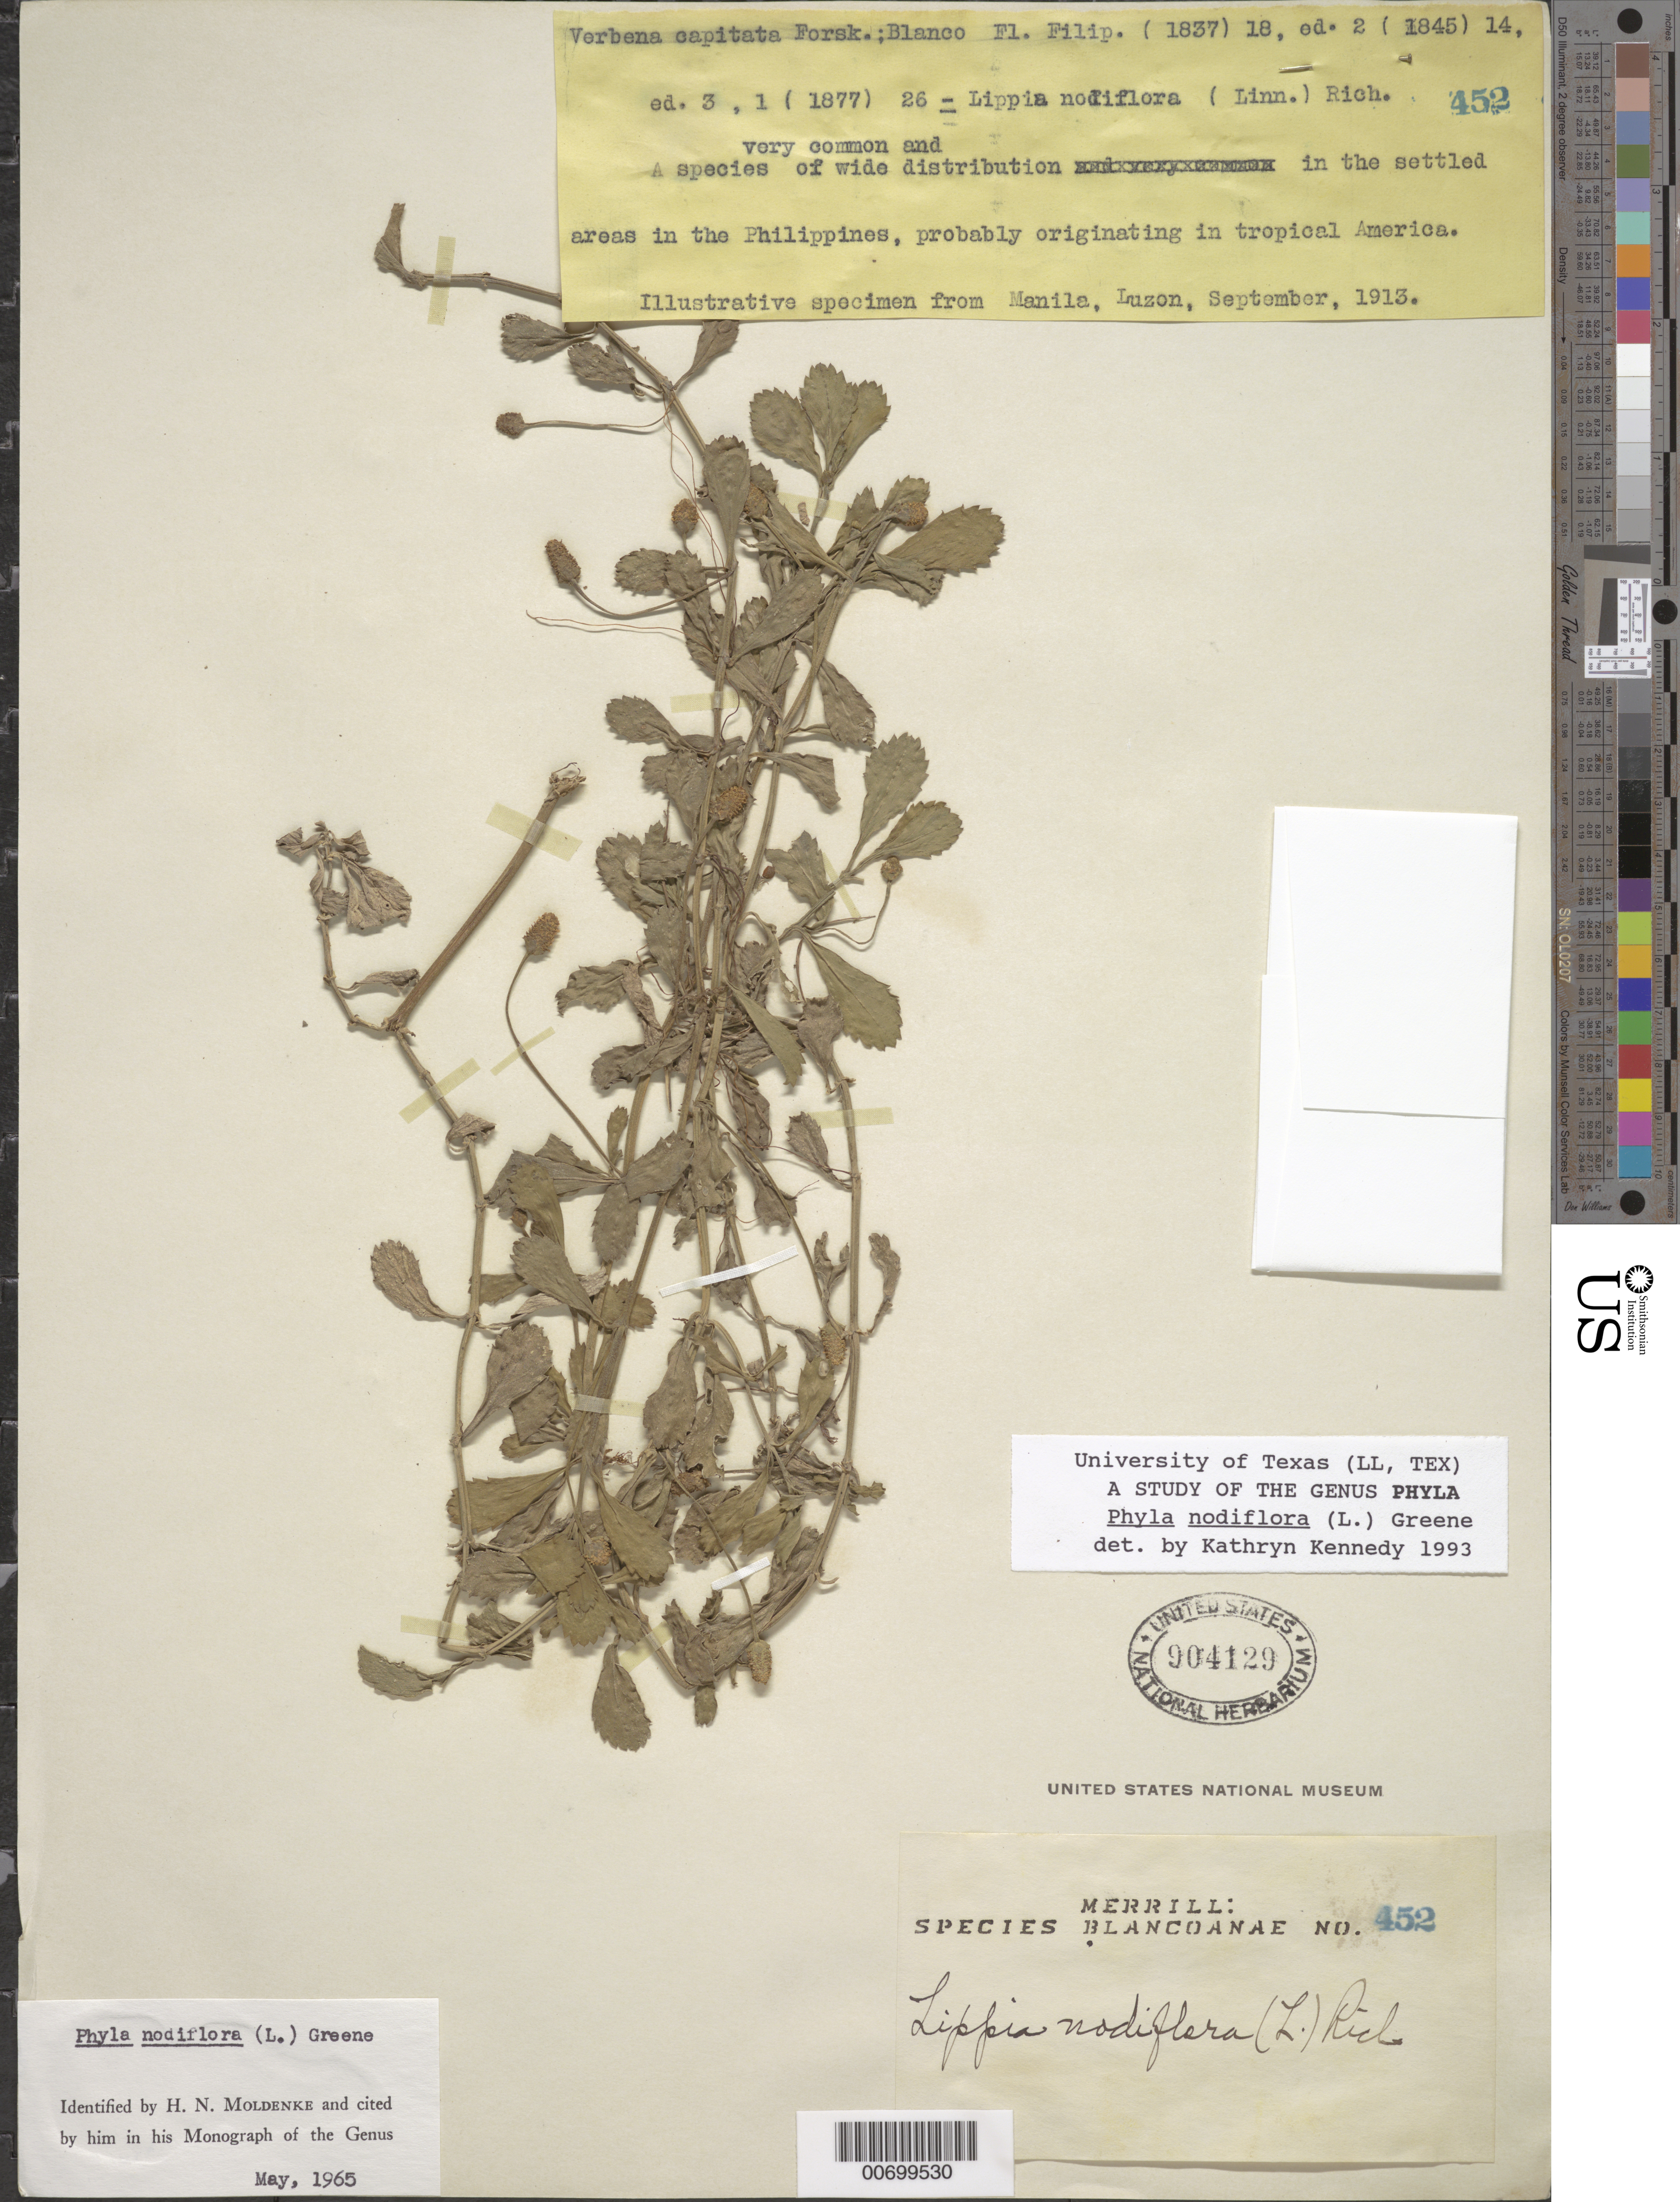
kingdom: Plantae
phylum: Tracheophyta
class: Magnoliopsida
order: Lamiales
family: Verbenaceae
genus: Phyla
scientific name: Phyla nodiflora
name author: (L.) Greene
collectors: E. D. Merrill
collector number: Sp. Blancoan. 0452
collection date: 1913-09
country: Philippines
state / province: National Capital Region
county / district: Manila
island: Luzon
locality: Manila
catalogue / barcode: US 904129